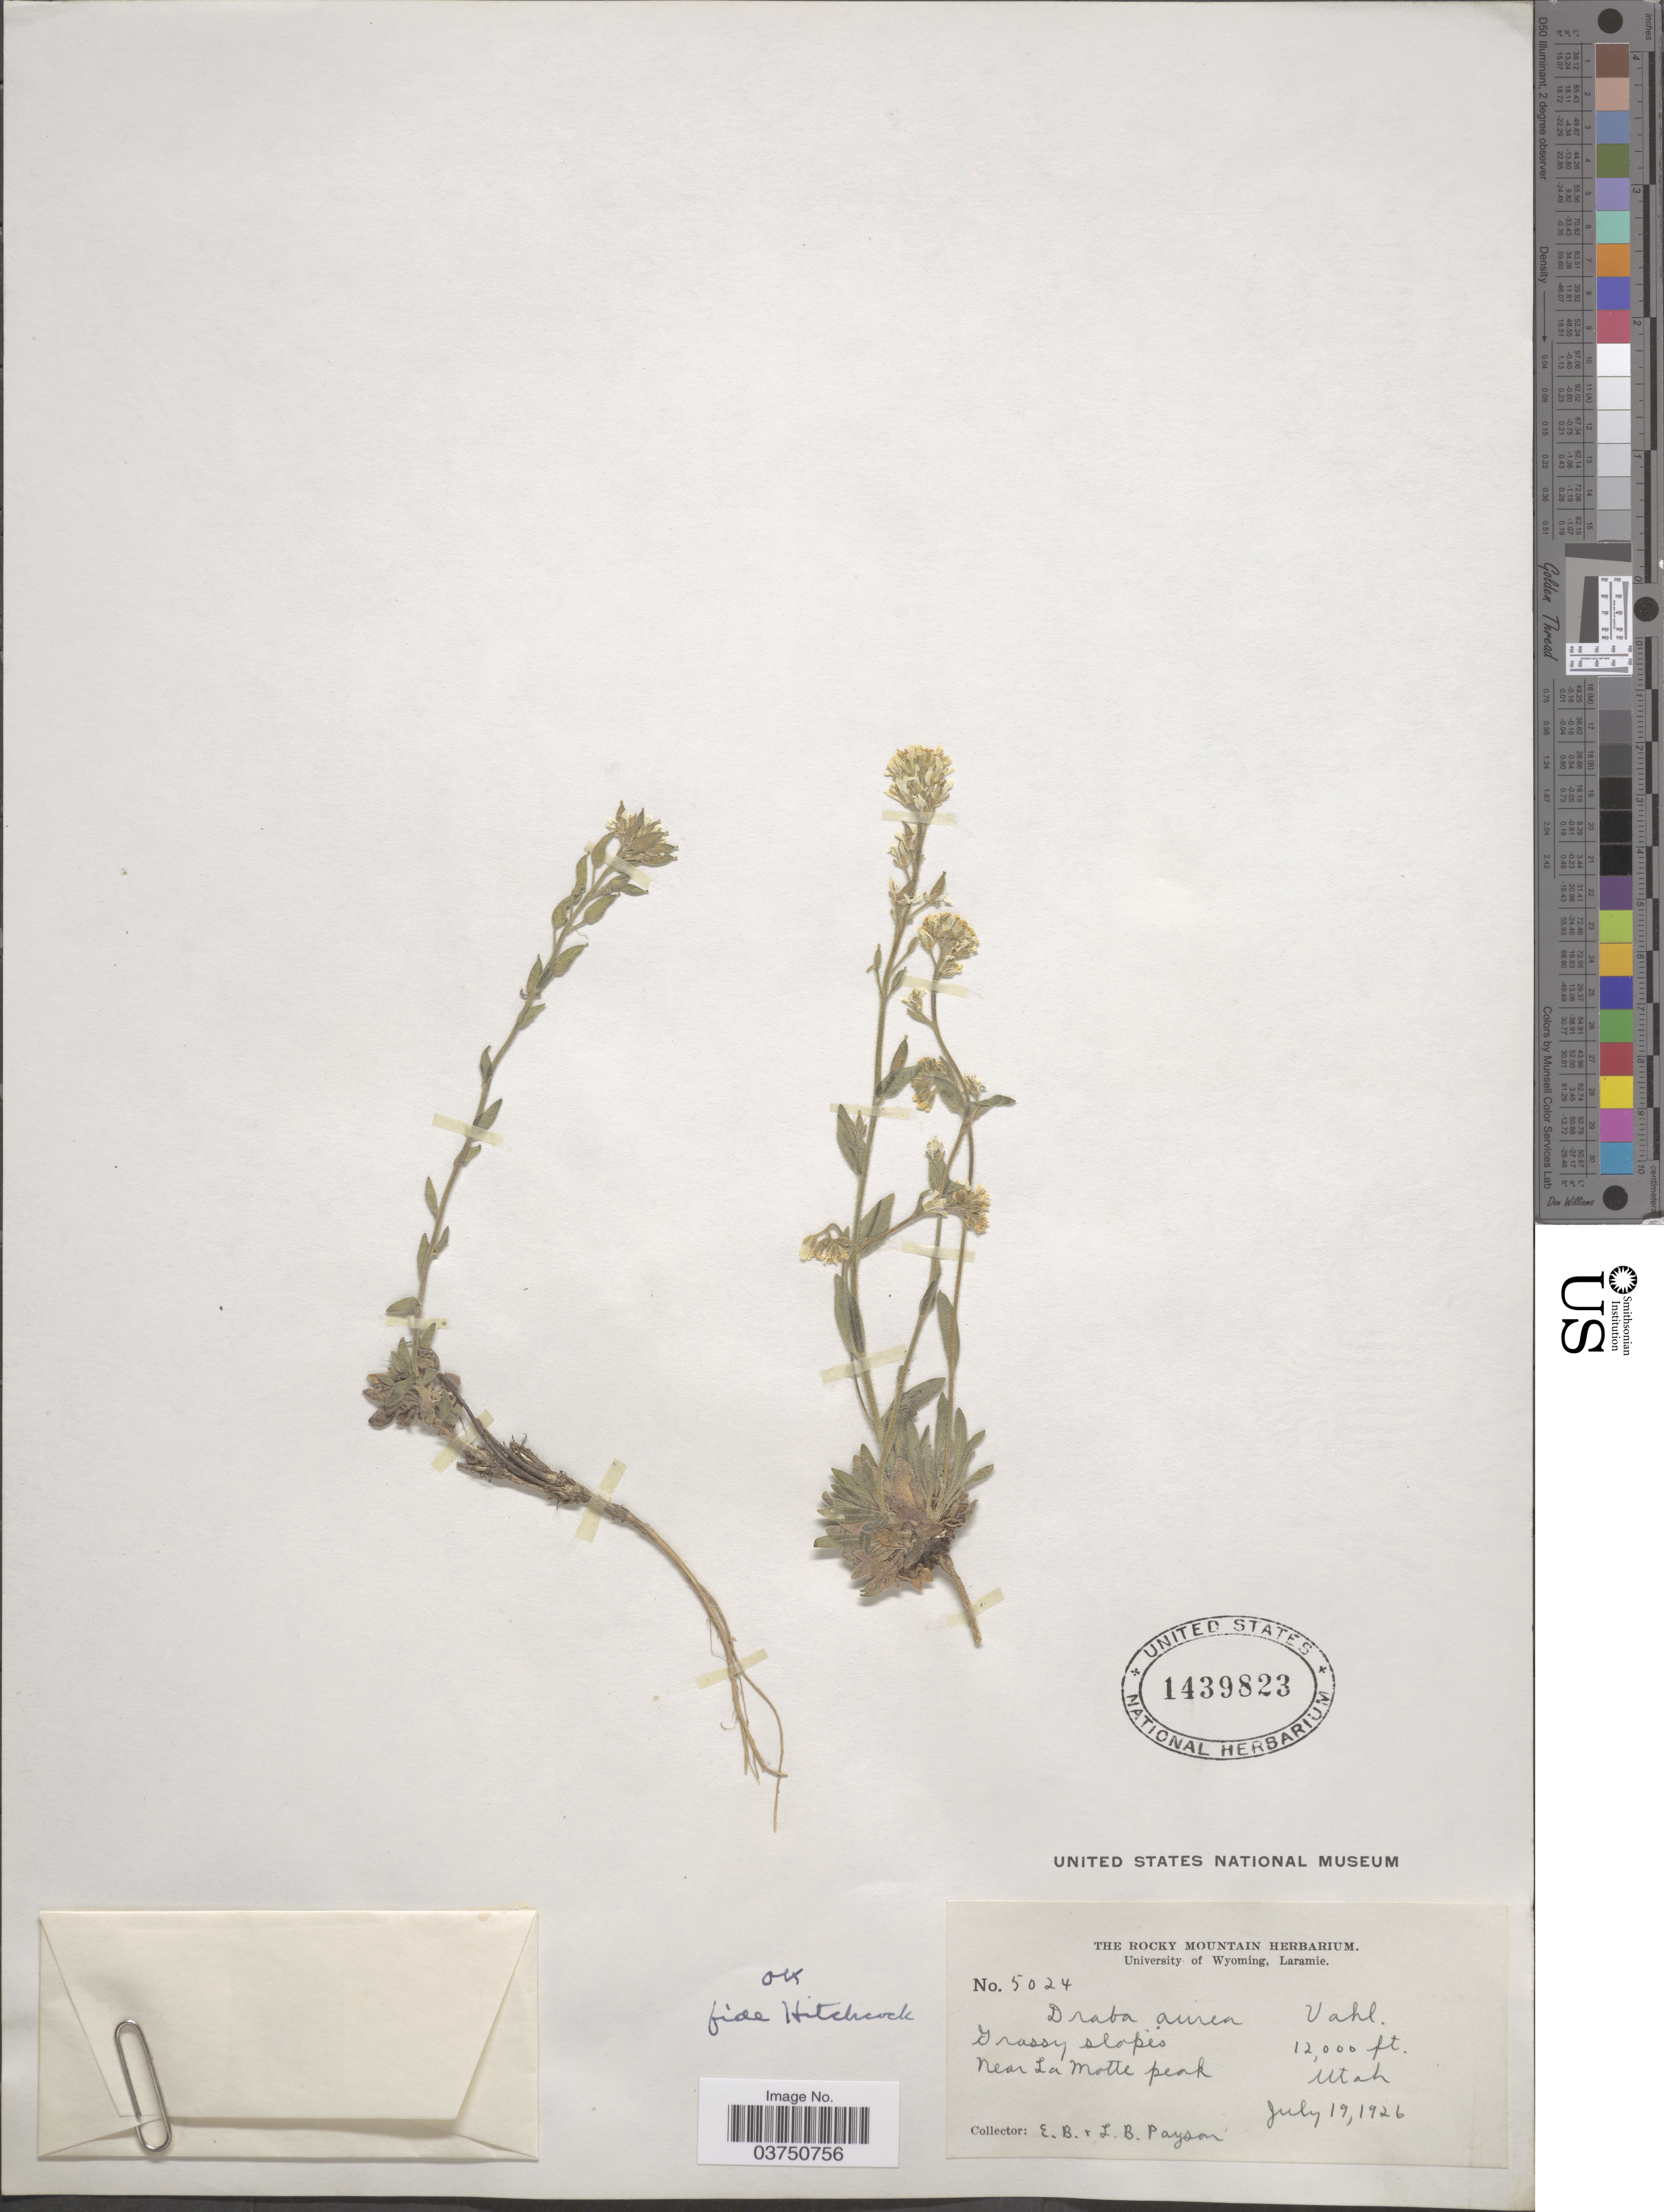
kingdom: Plantae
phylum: Tracheophyta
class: Magnoliopsida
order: Brassicales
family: Brassicaceae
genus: Draba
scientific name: Draba aurea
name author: Vahl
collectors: E. B. Payson & L. Payson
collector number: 5024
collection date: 1926-07-19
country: United States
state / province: Utah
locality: Grassy slopes near La Motte Peak.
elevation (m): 3658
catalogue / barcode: US 1439823